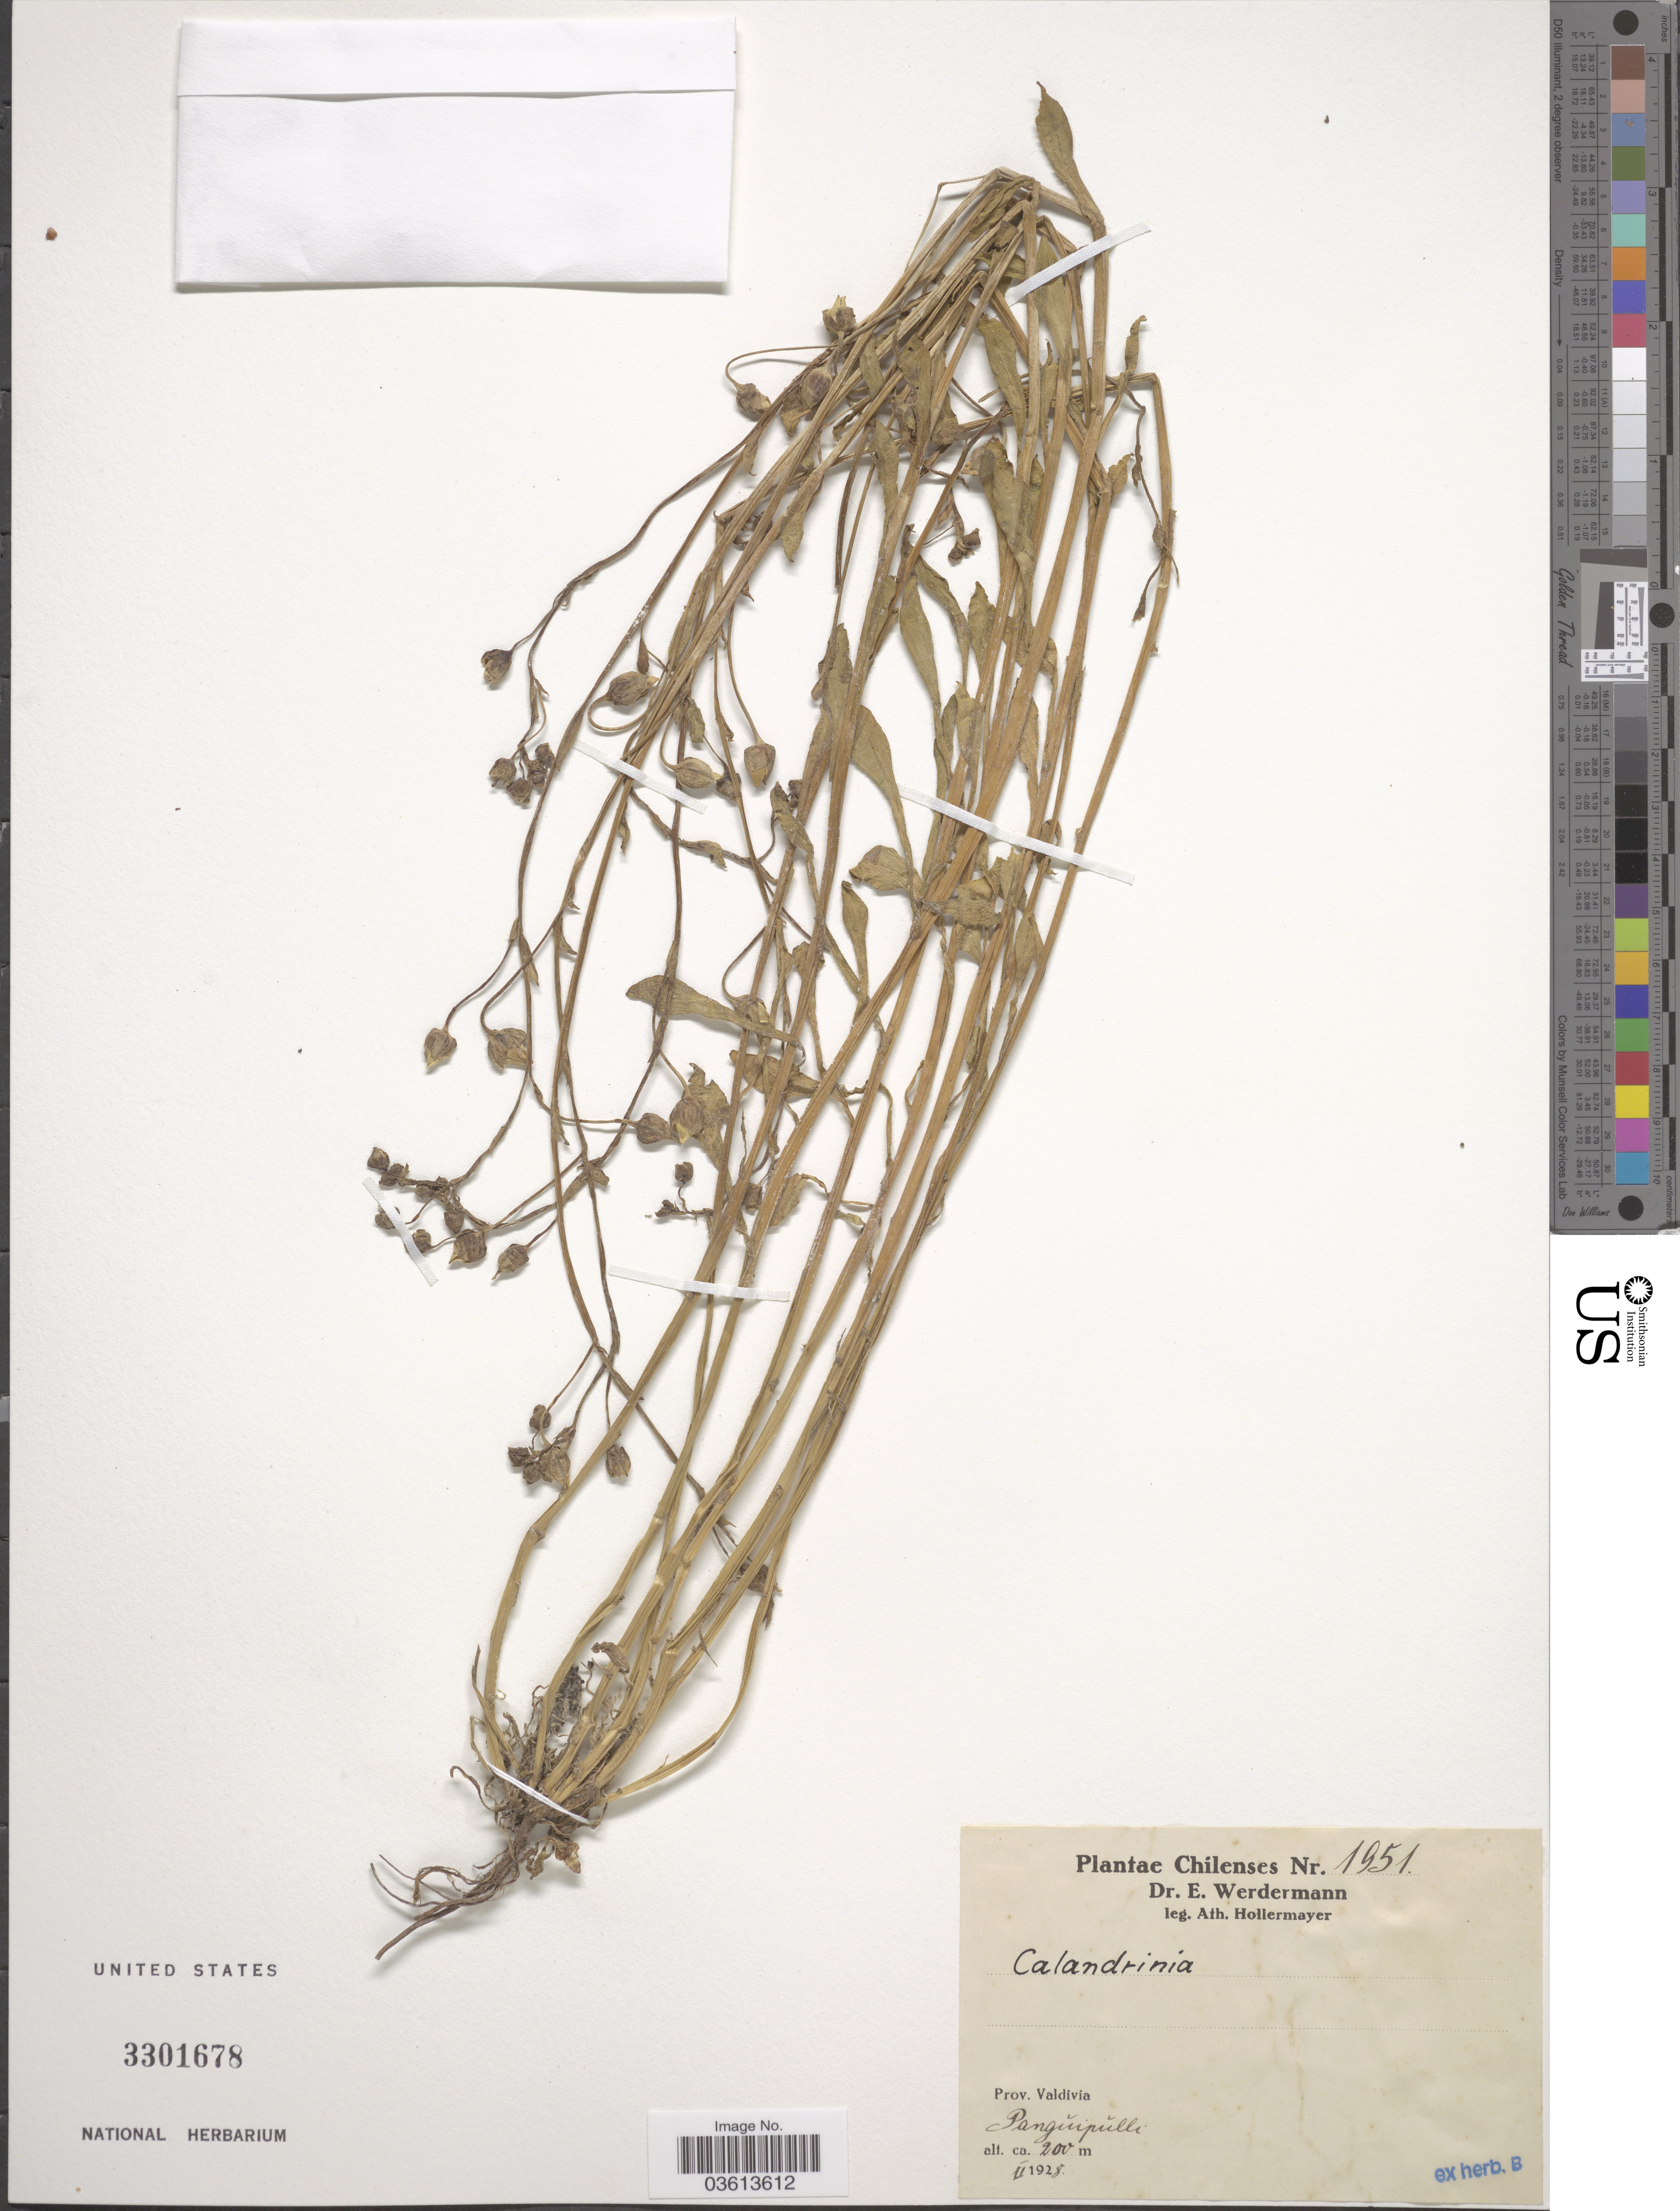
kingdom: Plantae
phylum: Tracheophyta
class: Magnoliopsida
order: Caryophyllales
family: Montiaceae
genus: Calandrinia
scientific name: Calandrinia sp.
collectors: A. Hollermayer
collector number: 1951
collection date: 1928-02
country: Chile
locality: Prov. Valdivia. Panguipulli.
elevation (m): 200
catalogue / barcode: US 3301678